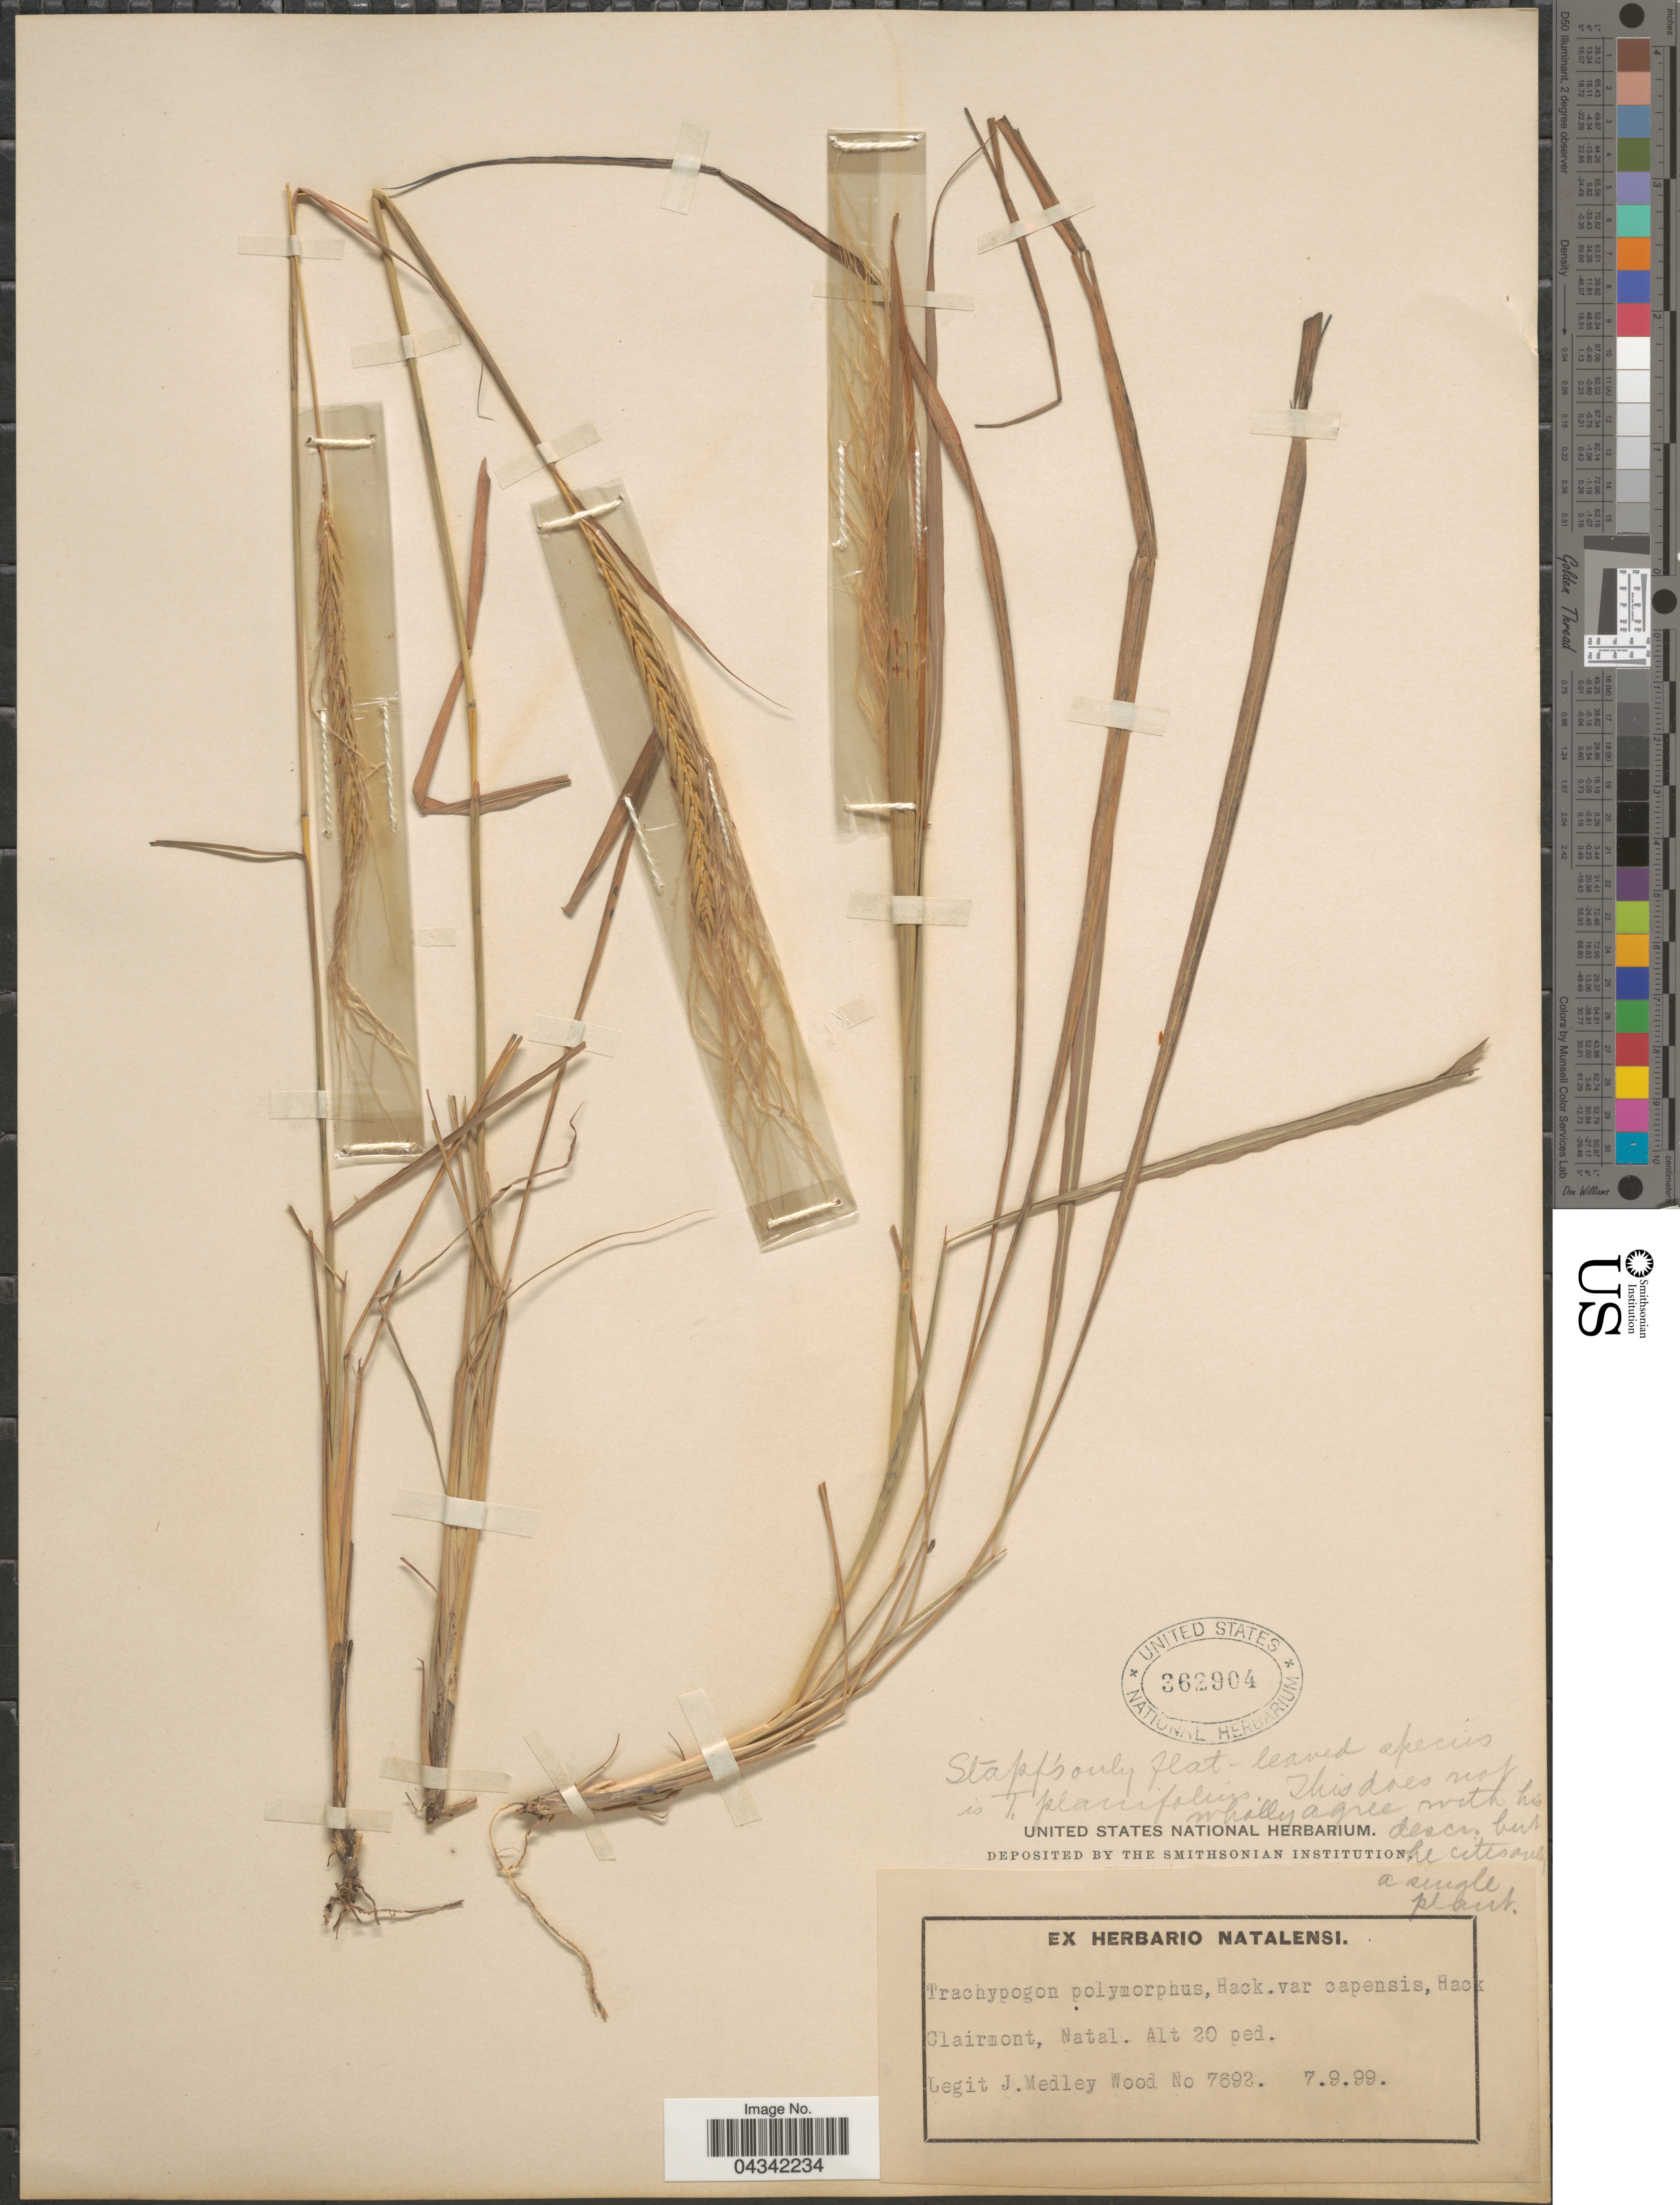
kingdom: Plantae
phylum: Tracheophyta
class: Liliopsida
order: Poales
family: Poaceae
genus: Trachypogon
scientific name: Trachypogon spicatus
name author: (L. f.) Kuntze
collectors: J. M. Wood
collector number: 7692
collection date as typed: Transcribed d/m/y: 7/9/99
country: South Africa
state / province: KwaZulu-Natal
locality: Clairmont, Natal.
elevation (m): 6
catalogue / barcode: US 362904